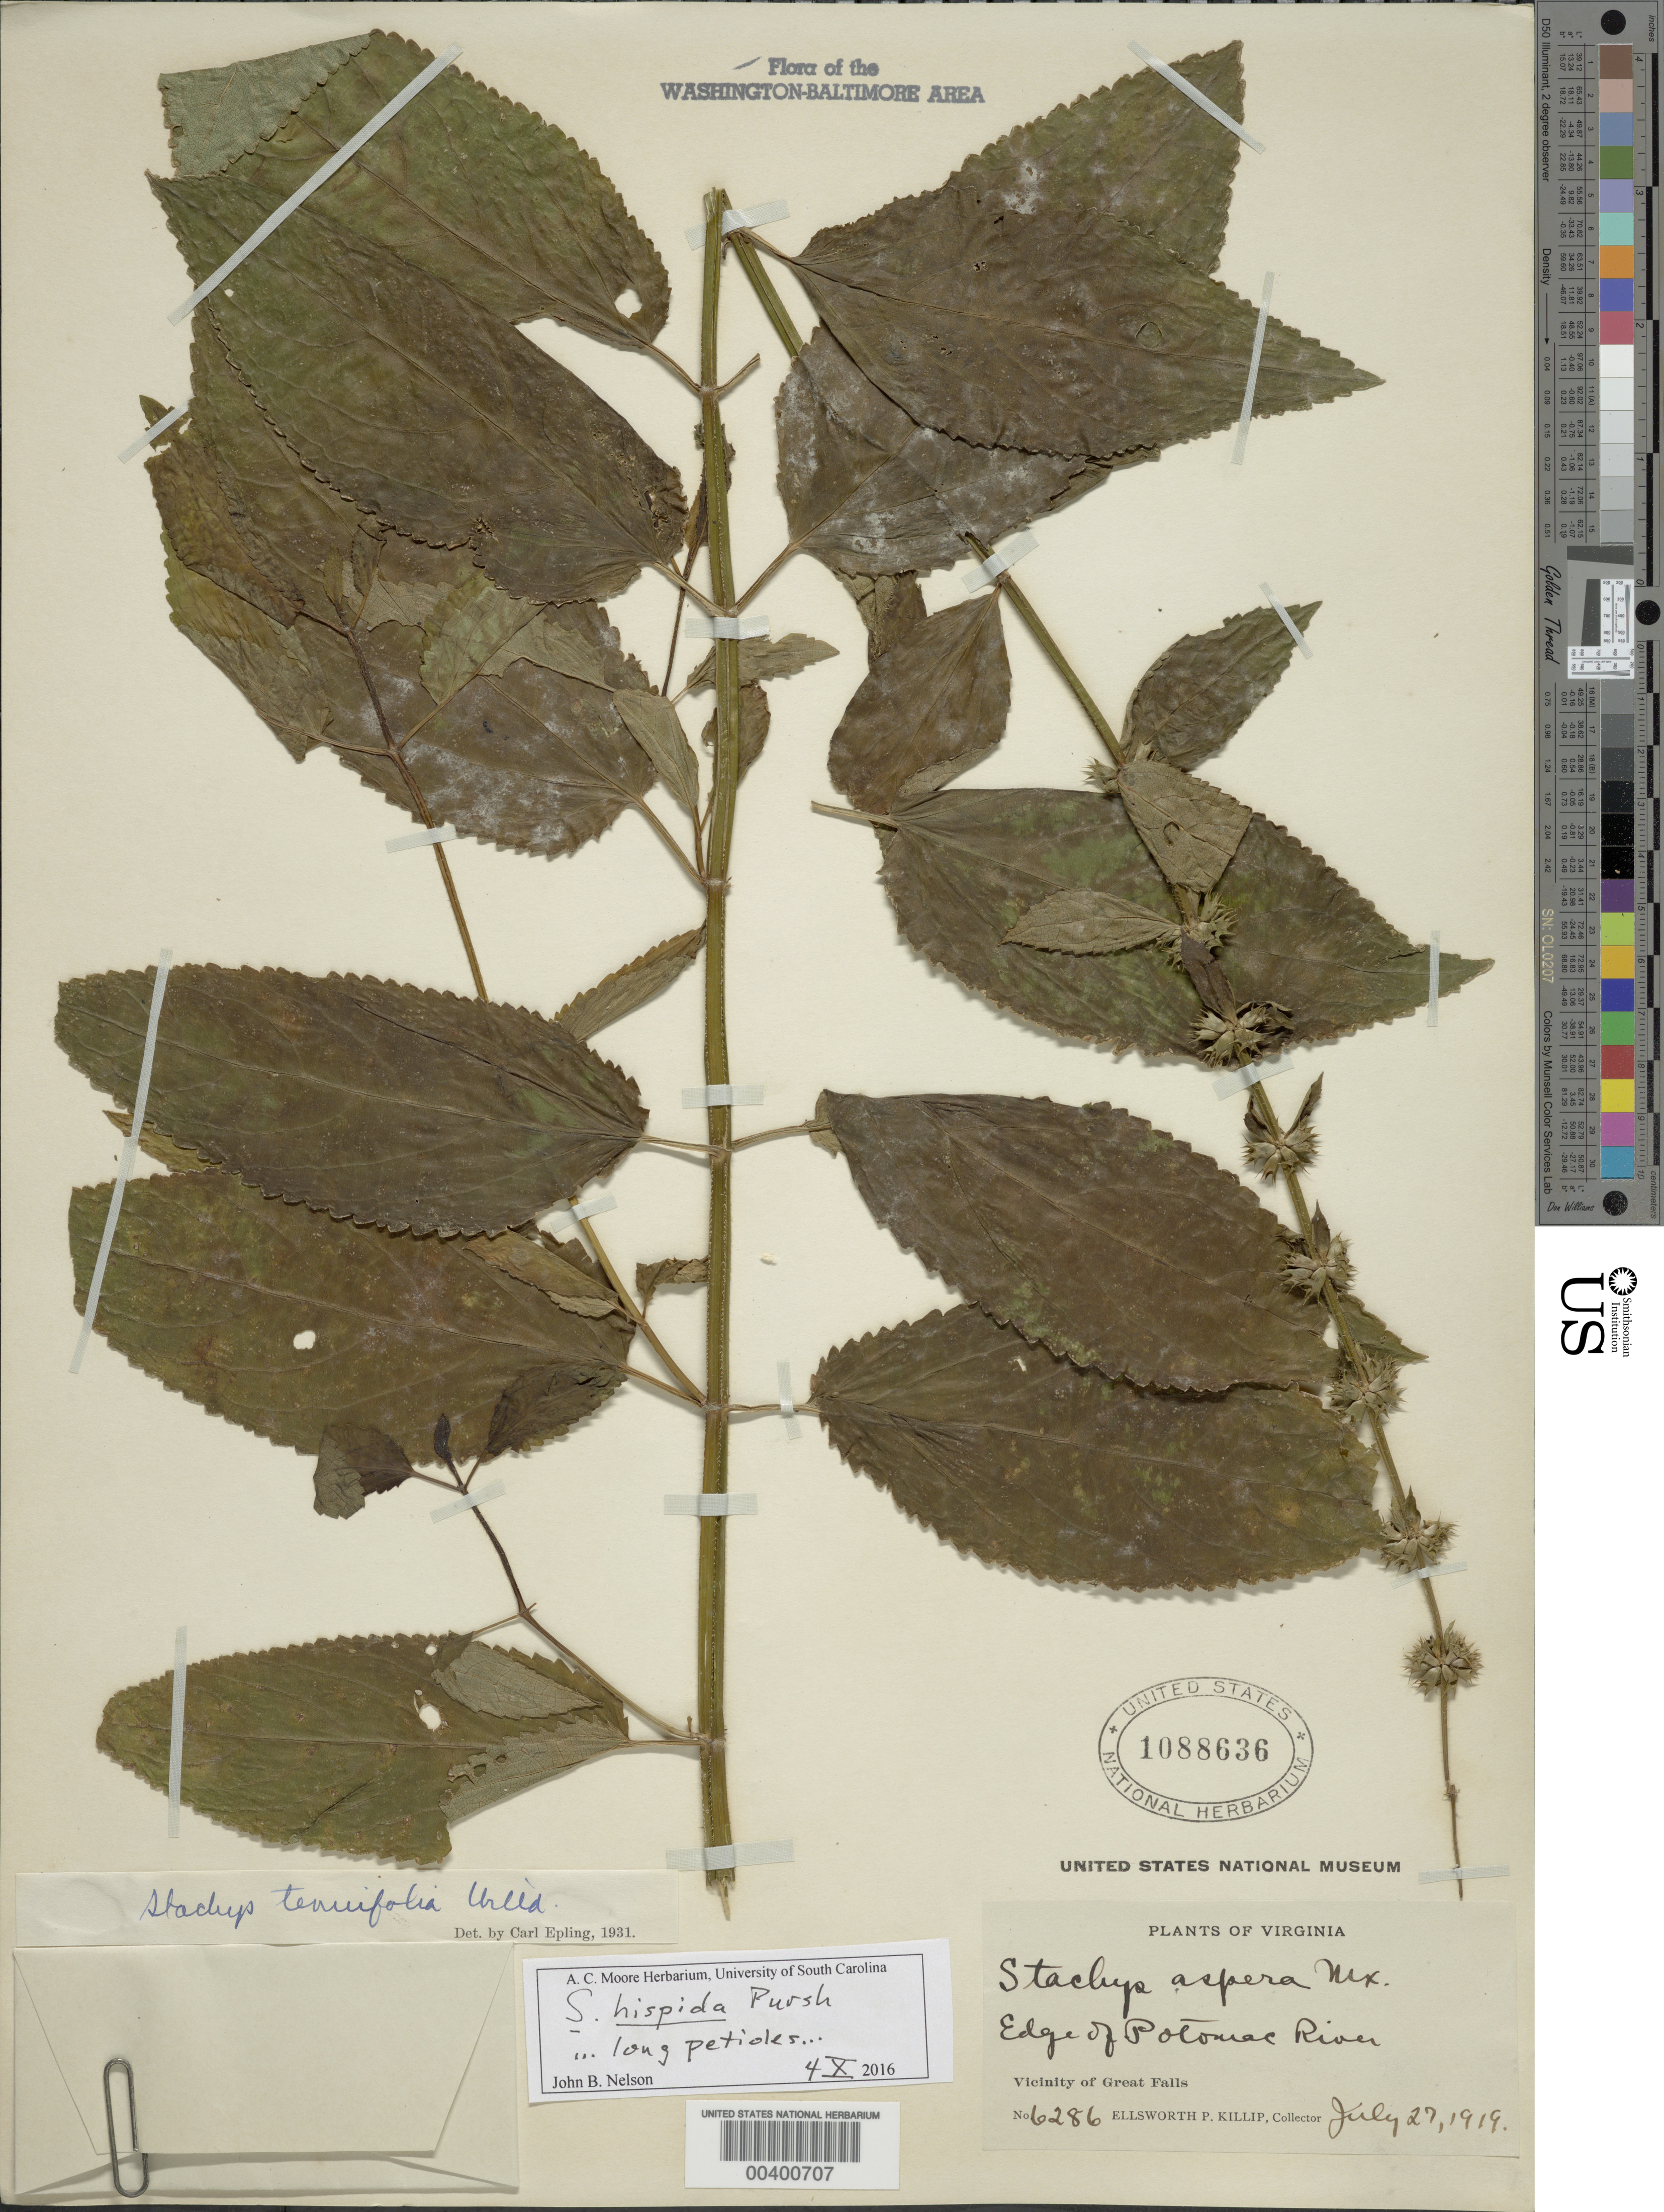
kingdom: Plantae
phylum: Tracheophyta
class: Magnoliopsida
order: Lamiales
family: Lamiaceae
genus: Stachys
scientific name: Stachys hispida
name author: Pursh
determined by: Nelson, J. B.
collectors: E. P. Killip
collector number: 6286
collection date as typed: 27 Jul 1919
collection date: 1919-07-27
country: United States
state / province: Virginia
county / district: Fairfax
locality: Potomac River edge near Great Falls C. and O. Canal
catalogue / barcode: US 1088636